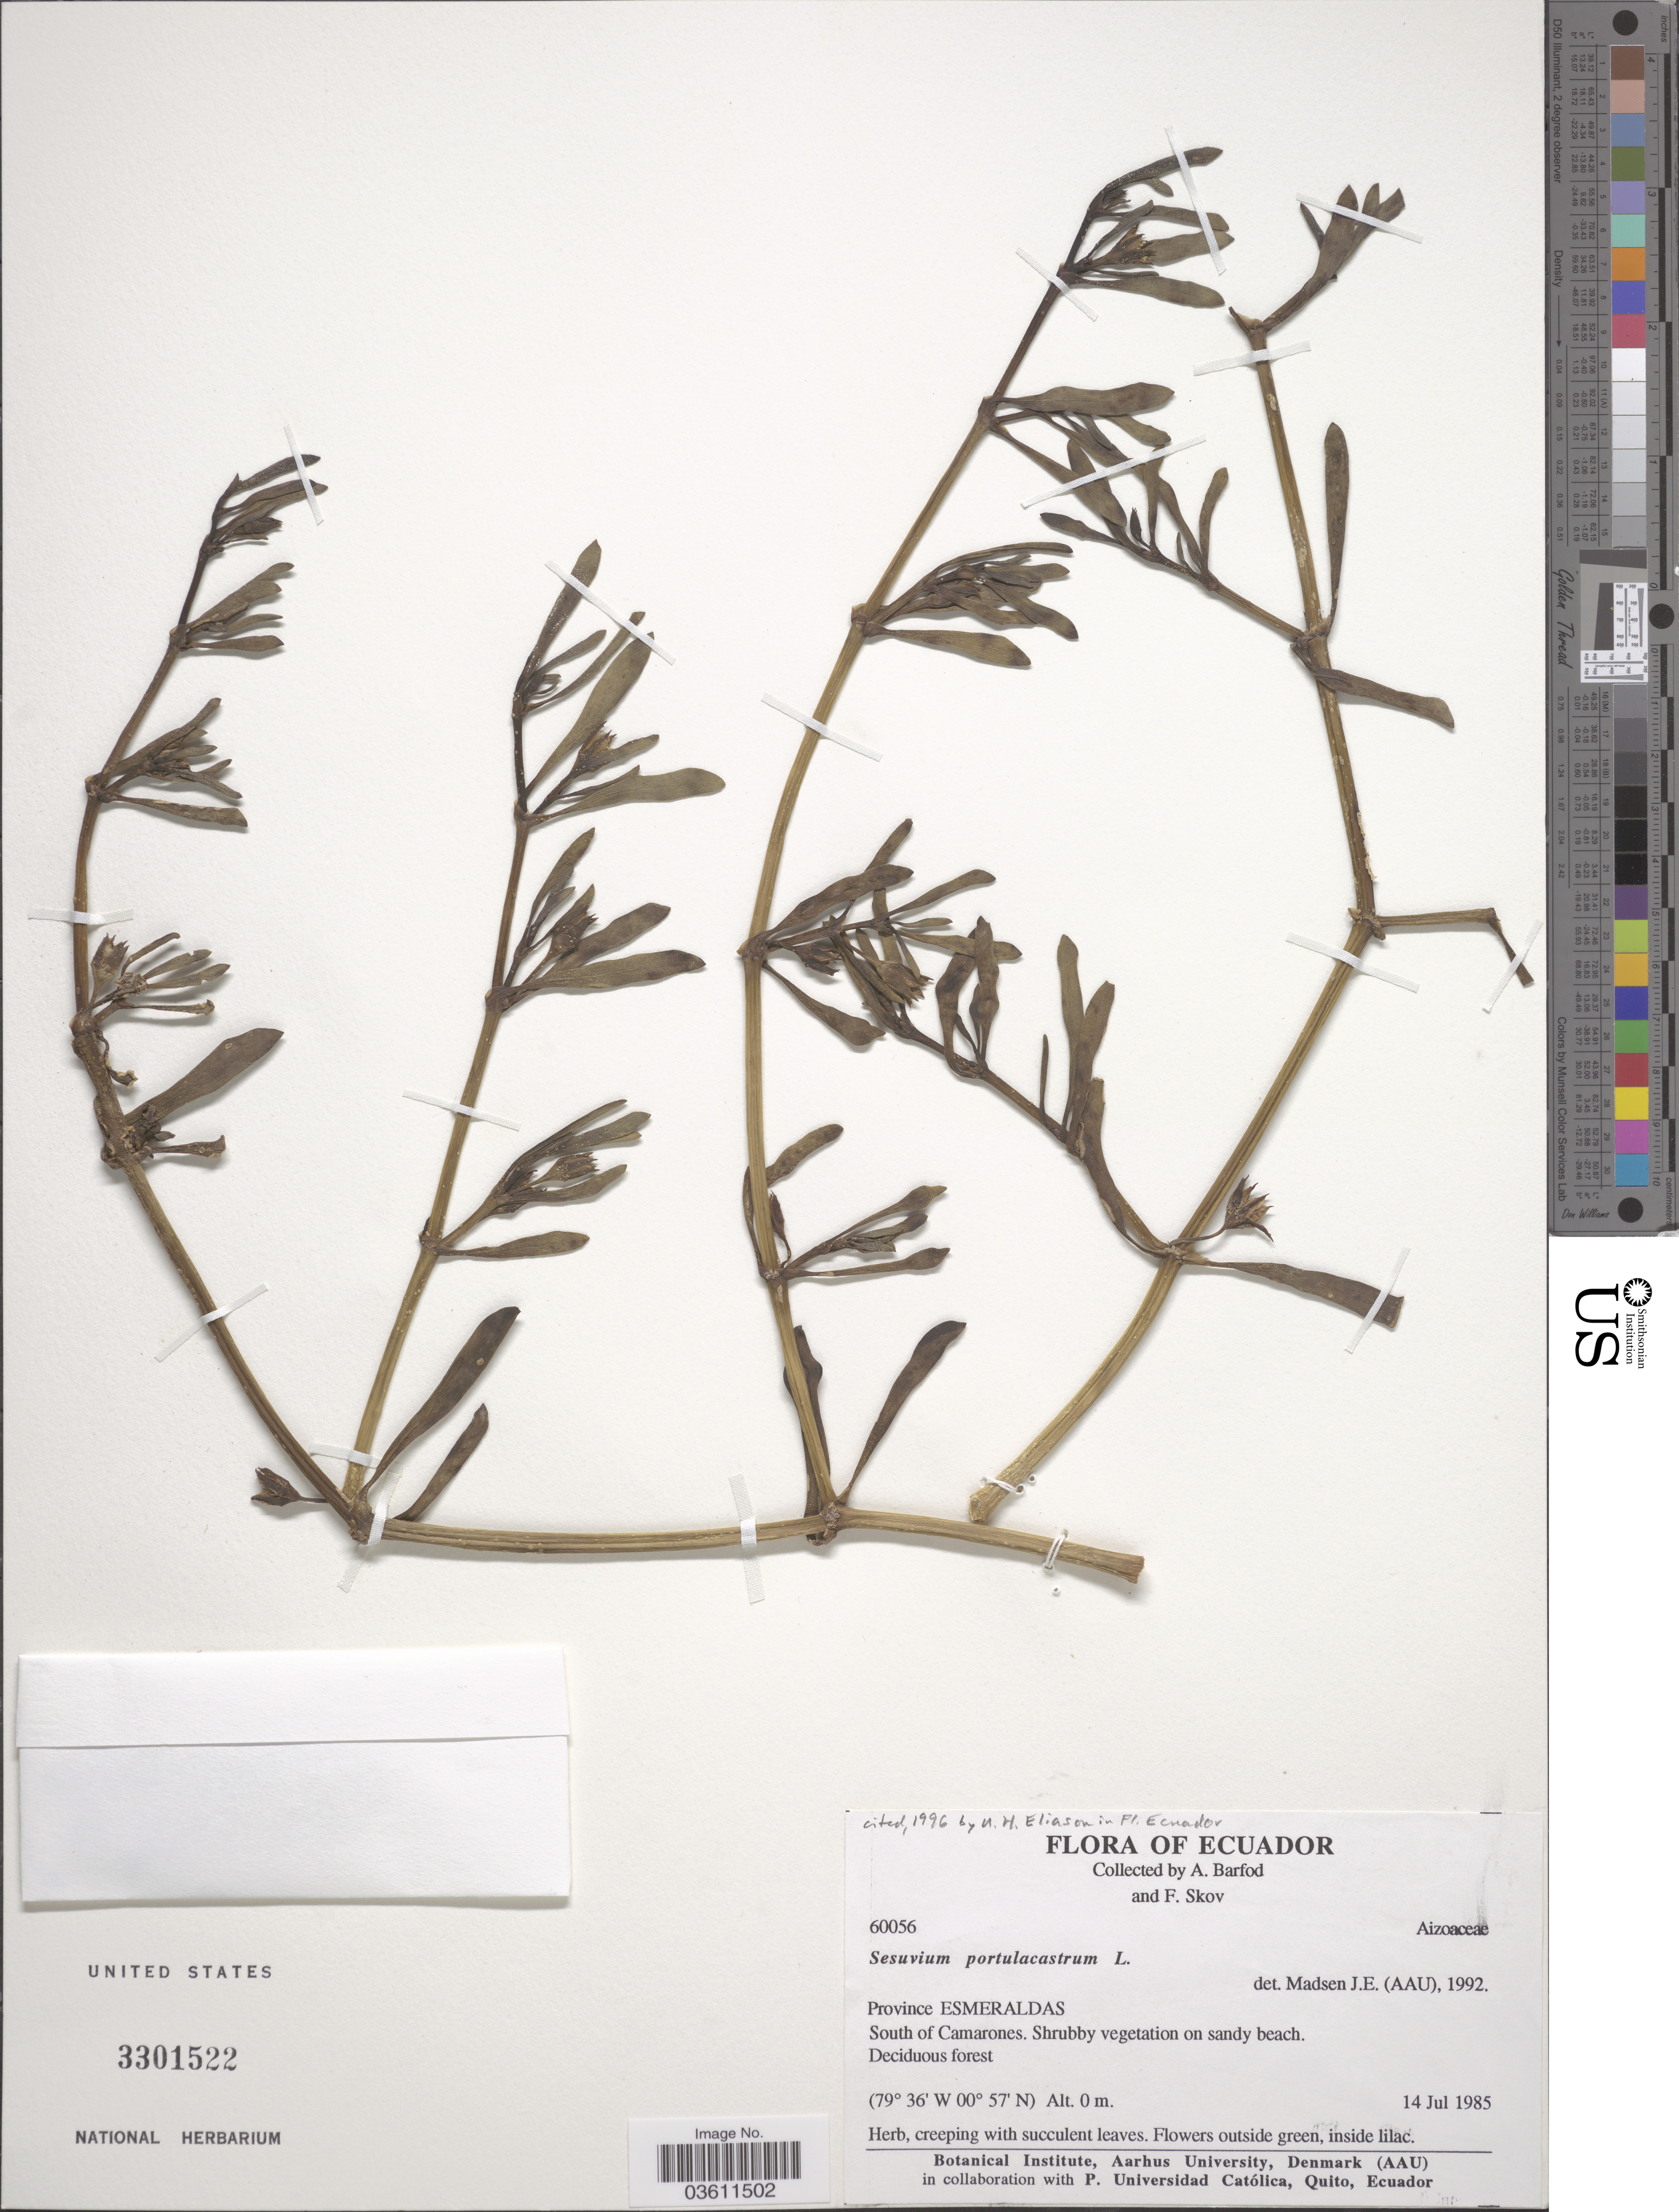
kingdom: Plantae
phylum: Tracheophyta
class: Magnoliopsida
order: Caryophyllales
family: Aizoaceae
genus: Sesuvium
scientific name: Sesuvium portulacastrum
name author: (L.) L.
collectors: A. Barfod & F. Skov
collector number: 60056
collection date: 1985-07-14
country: Ecuador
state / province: Esmeraldas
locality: South of Camarones.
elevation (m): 0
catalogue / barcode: US 3301522